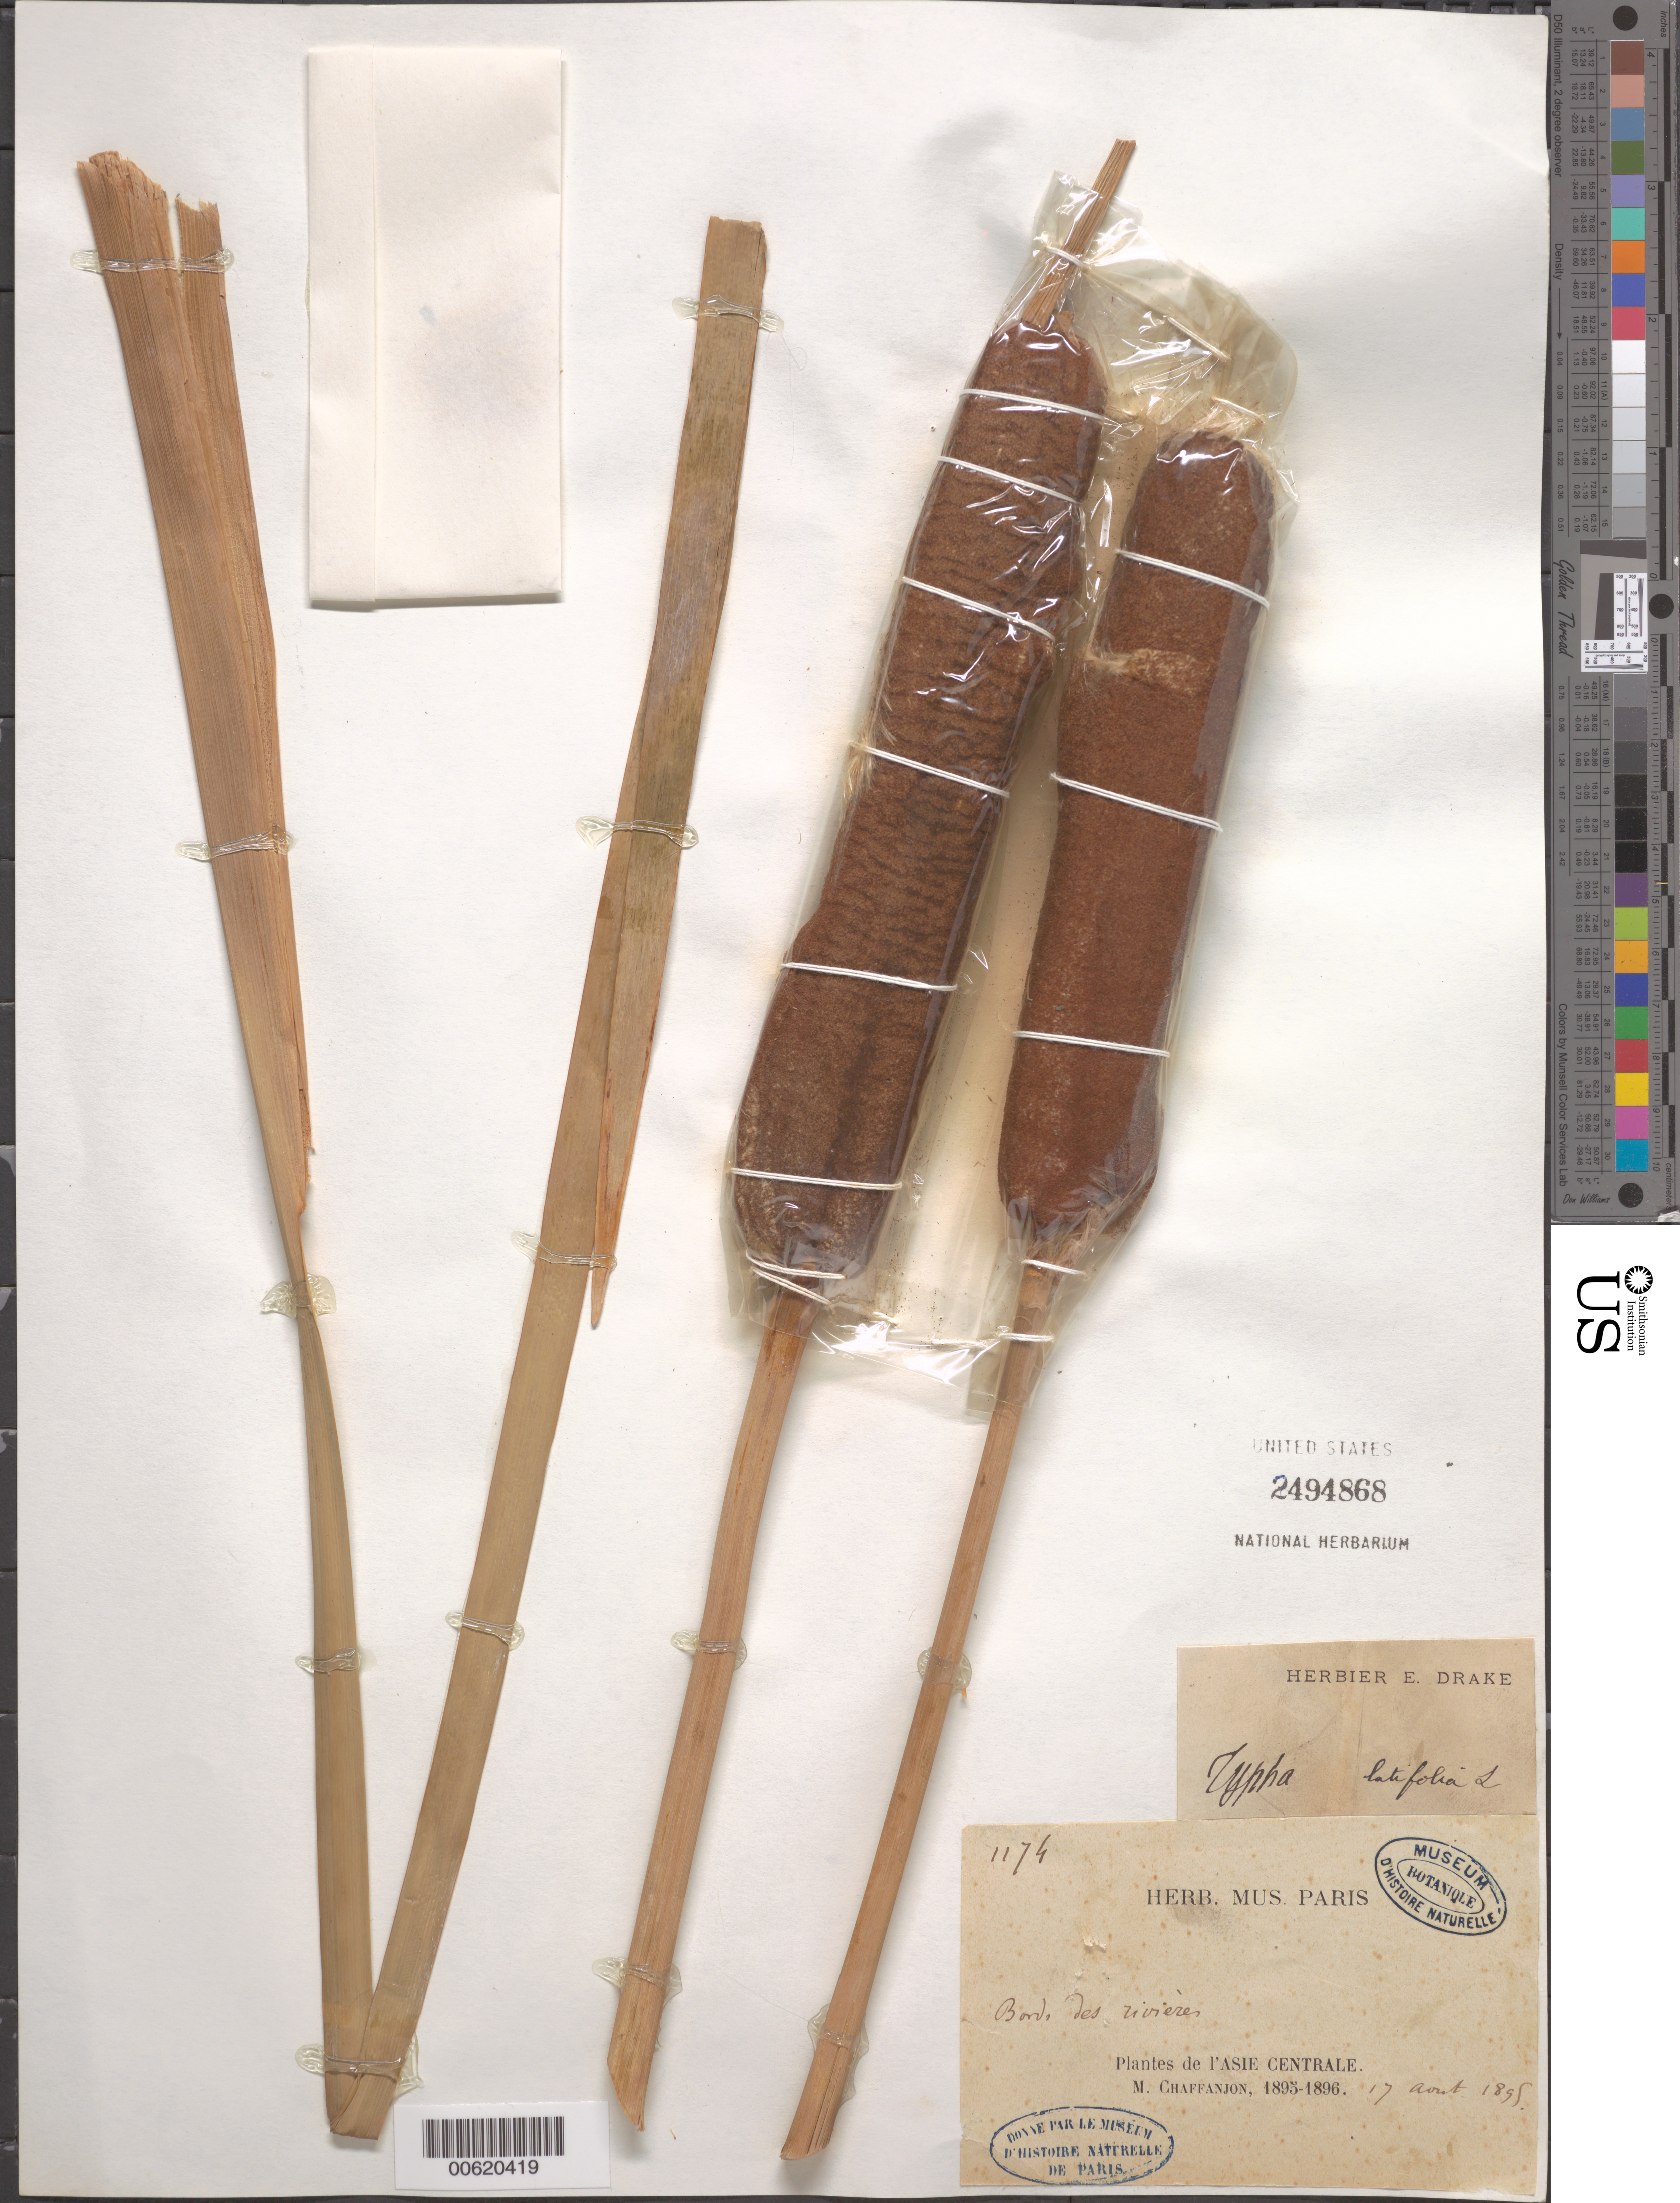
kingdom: Plantae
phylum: Tracheophyta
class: Liliopsida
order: Poales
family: Typhaceae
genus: Typha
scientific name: Typha latifolia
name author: L.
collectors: M. Chaffanjon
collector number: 1174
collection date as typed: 17 Aug 1898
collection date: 1898-08-17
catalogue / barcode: US 2494868